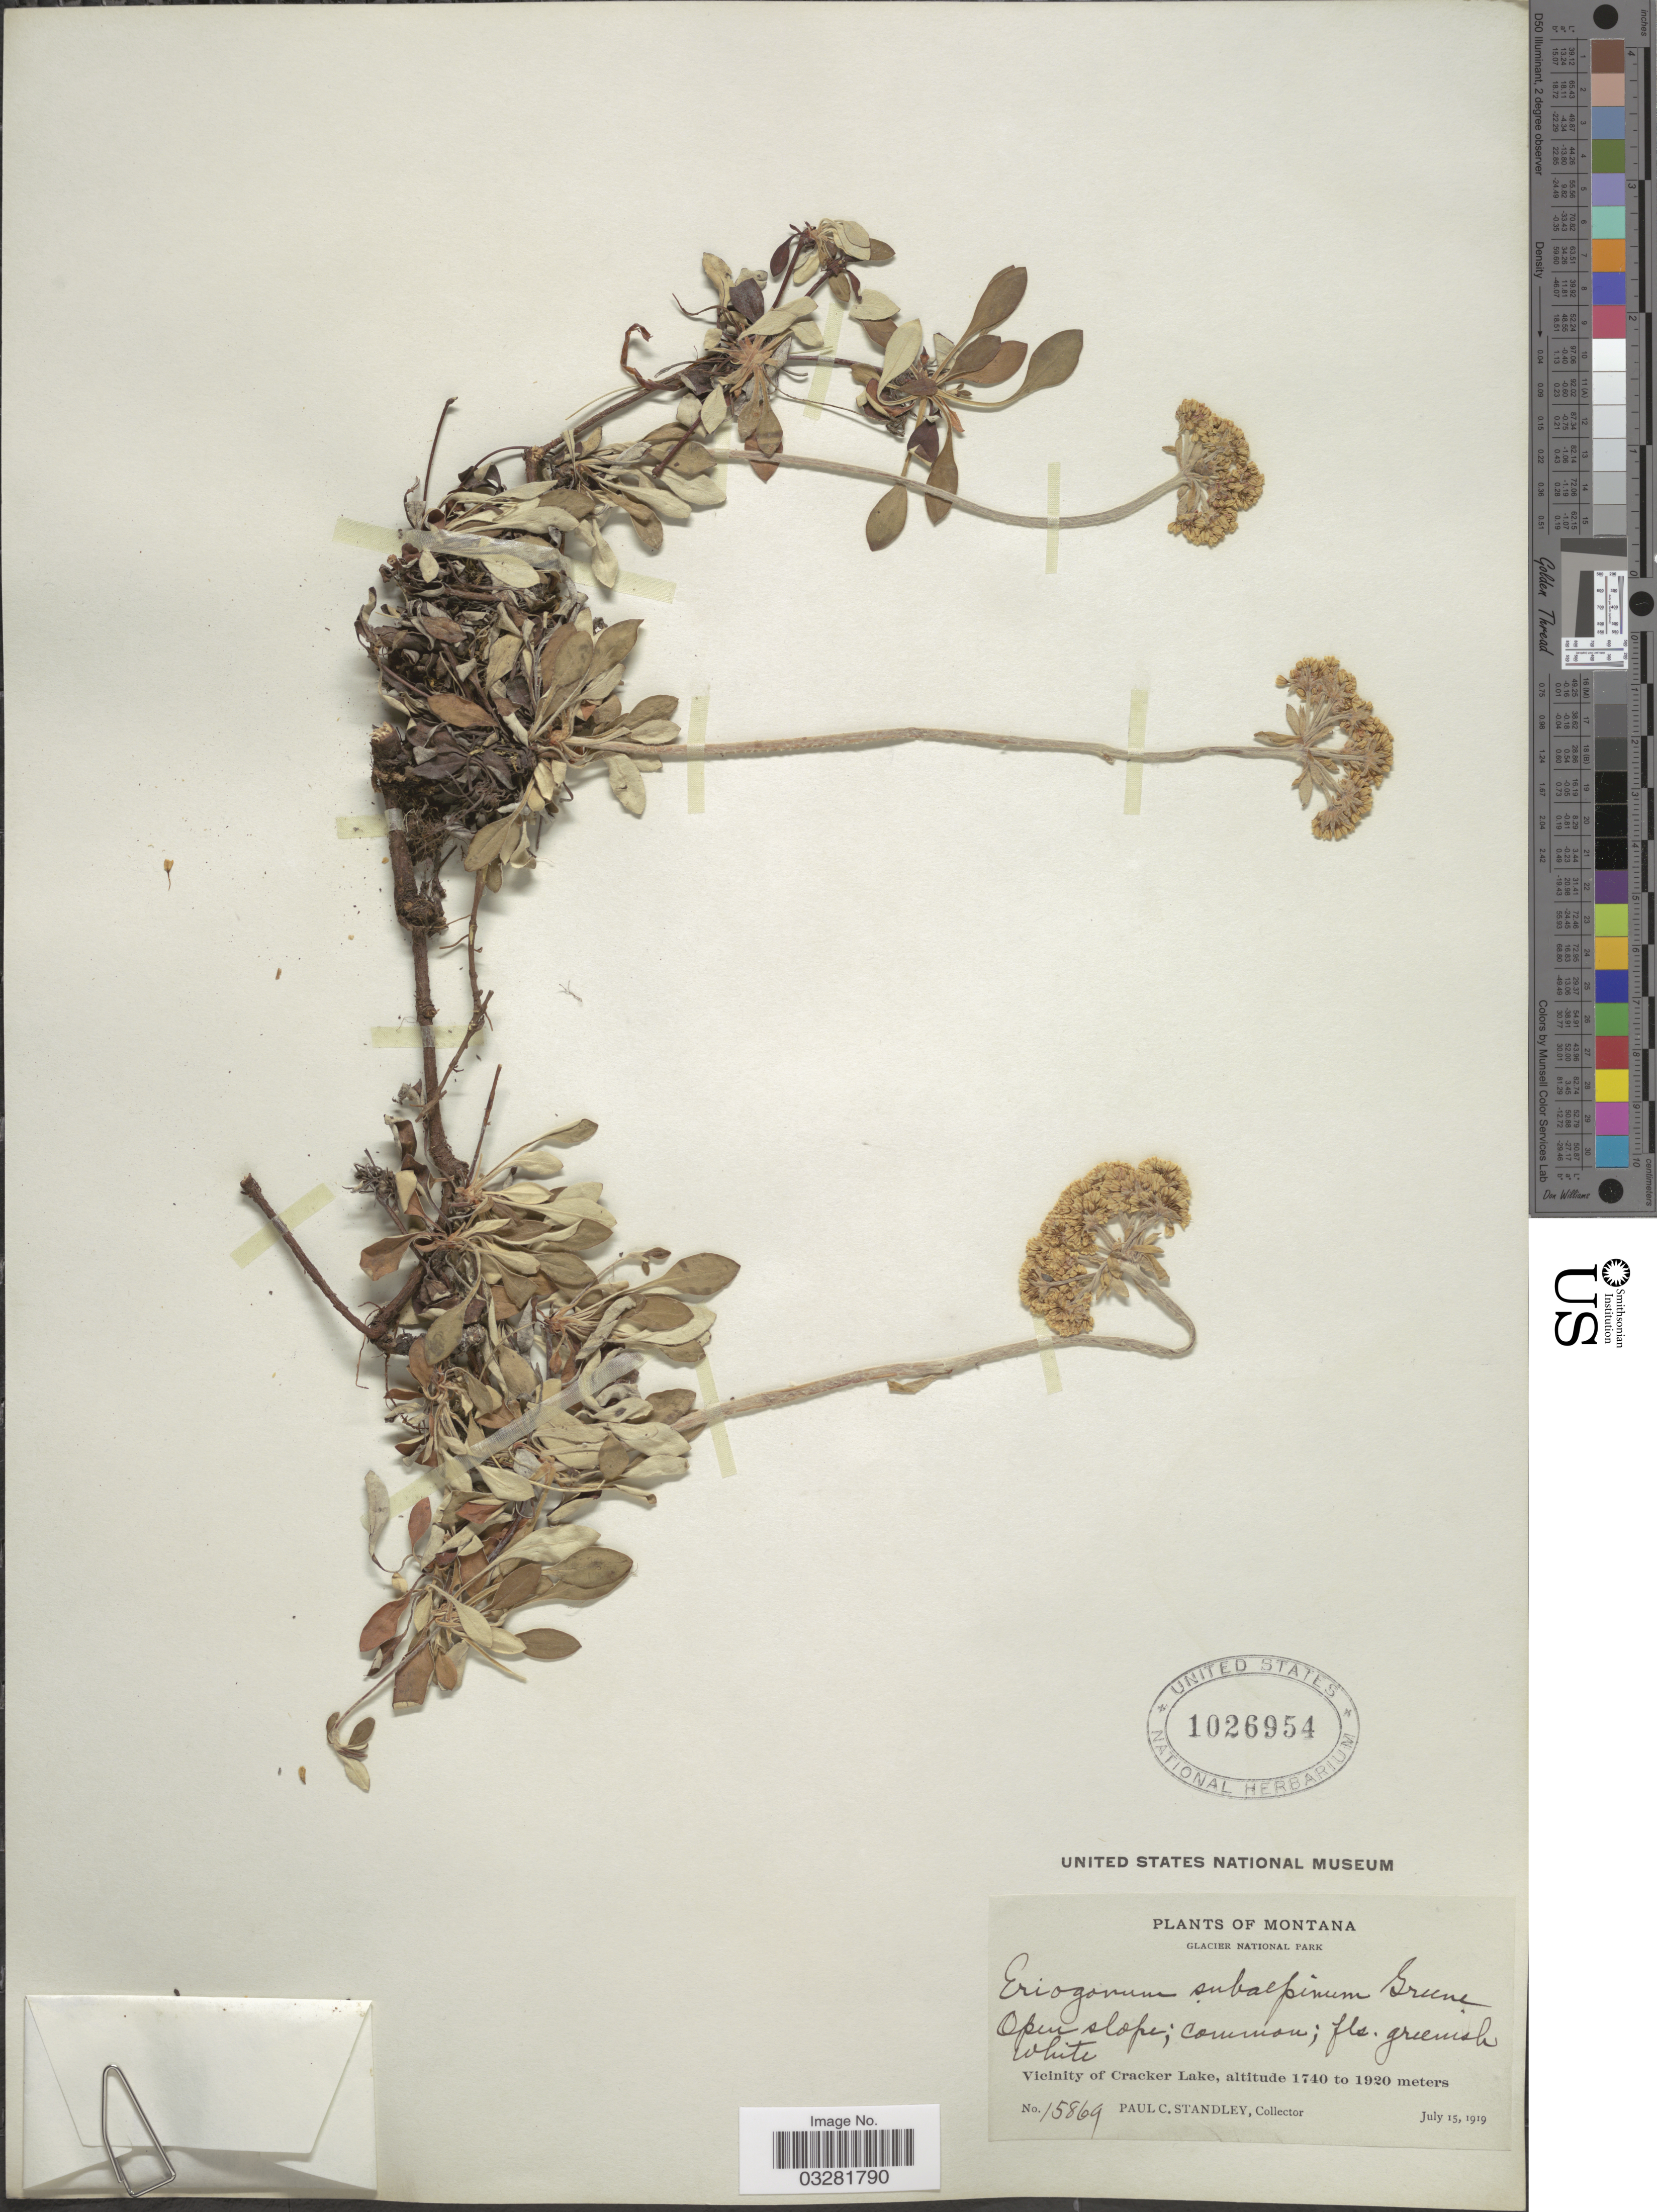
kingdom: Plantae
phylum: Tracheophyta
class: Magnoliopsida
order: Caryophyllales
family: Polygonaceae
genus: Eriogonum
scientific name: Eriogonum umbellatum var. subalpinum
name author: M.E. Jones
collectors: P. C. Standley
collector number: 15869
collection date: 1919-07-15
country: United States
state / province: Montana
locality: Glacier National Park. Vicinity of Cracker Lake.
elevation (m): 1740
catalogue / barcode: US 1026954